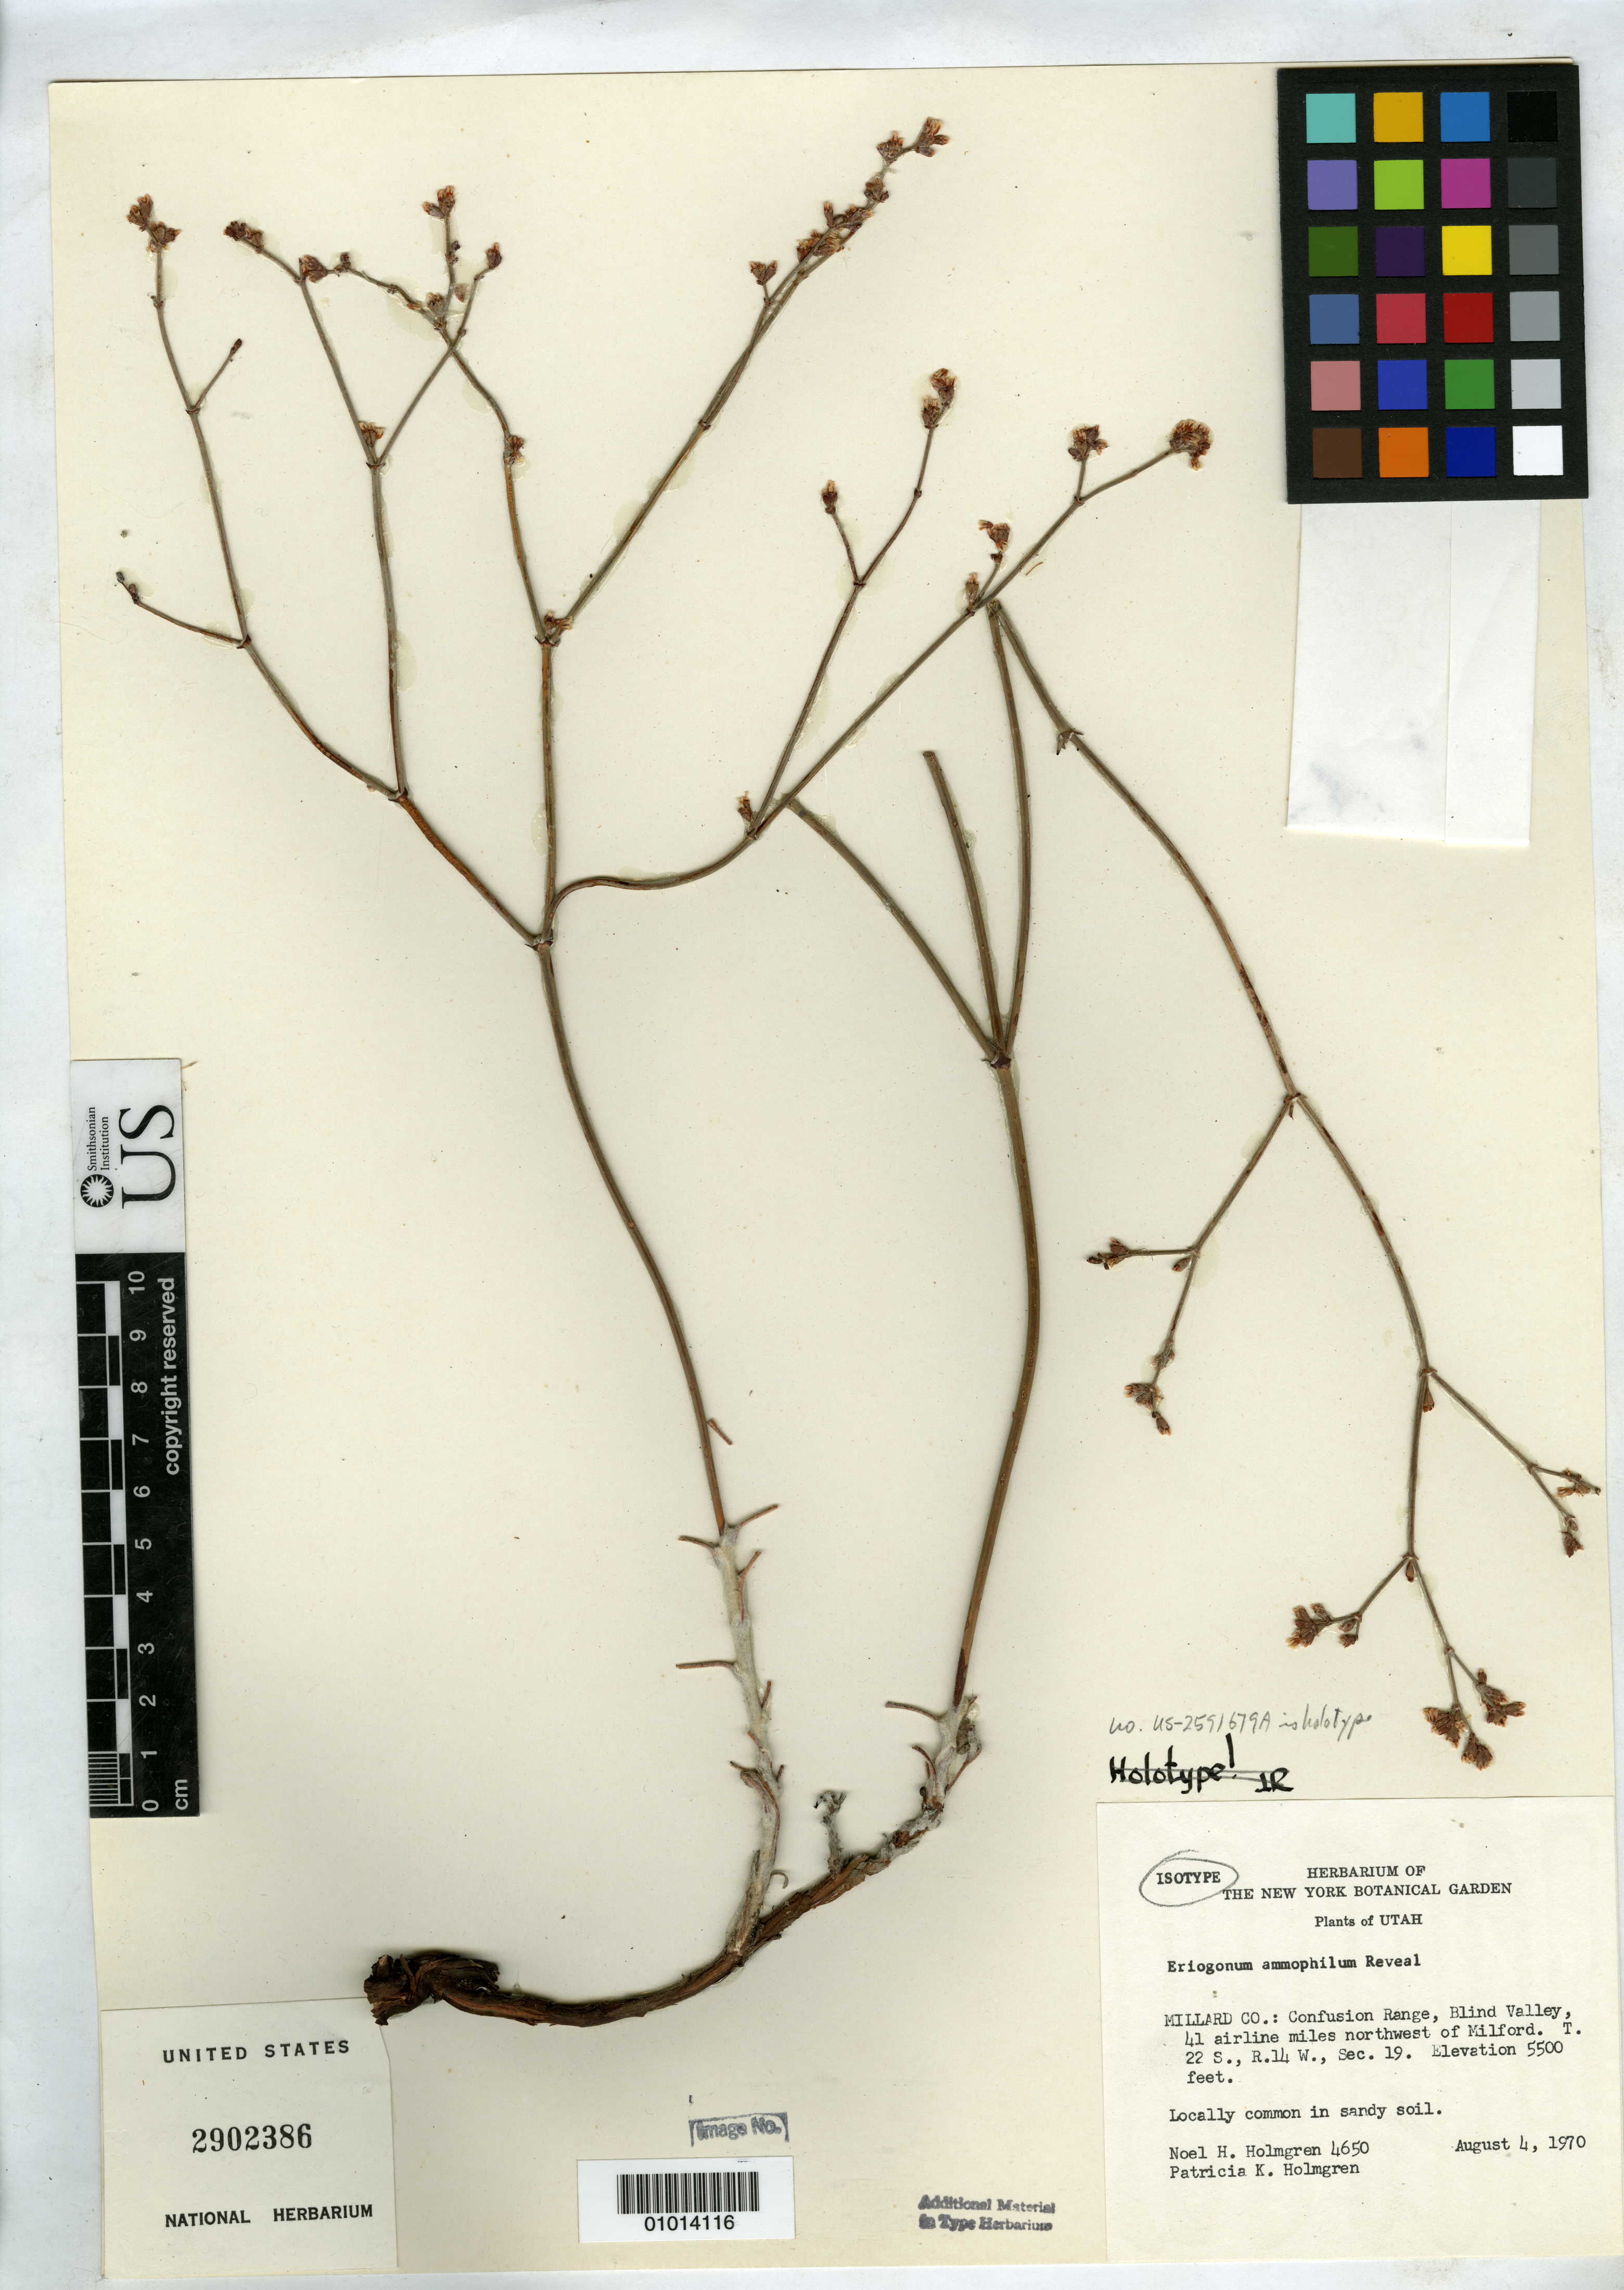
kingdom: Plantae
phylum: Tracheophyta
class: Magnoliopsida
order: Caryophyllales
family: Polygonaceae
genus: Eriogonum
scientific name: Eriogonum ammophilum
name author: Reveal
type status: Isotype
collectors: N. H. Holmgren & P. K. Holmgren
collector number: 4650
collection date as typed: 04 Aug 1970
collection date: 1970-08-04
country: United States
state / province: Utah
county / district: Millard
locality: Confusion Range, Blind valley, 41 air mi. NW of Milford;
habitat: Sandy soil.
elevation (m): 1676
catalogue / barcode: US 2902386